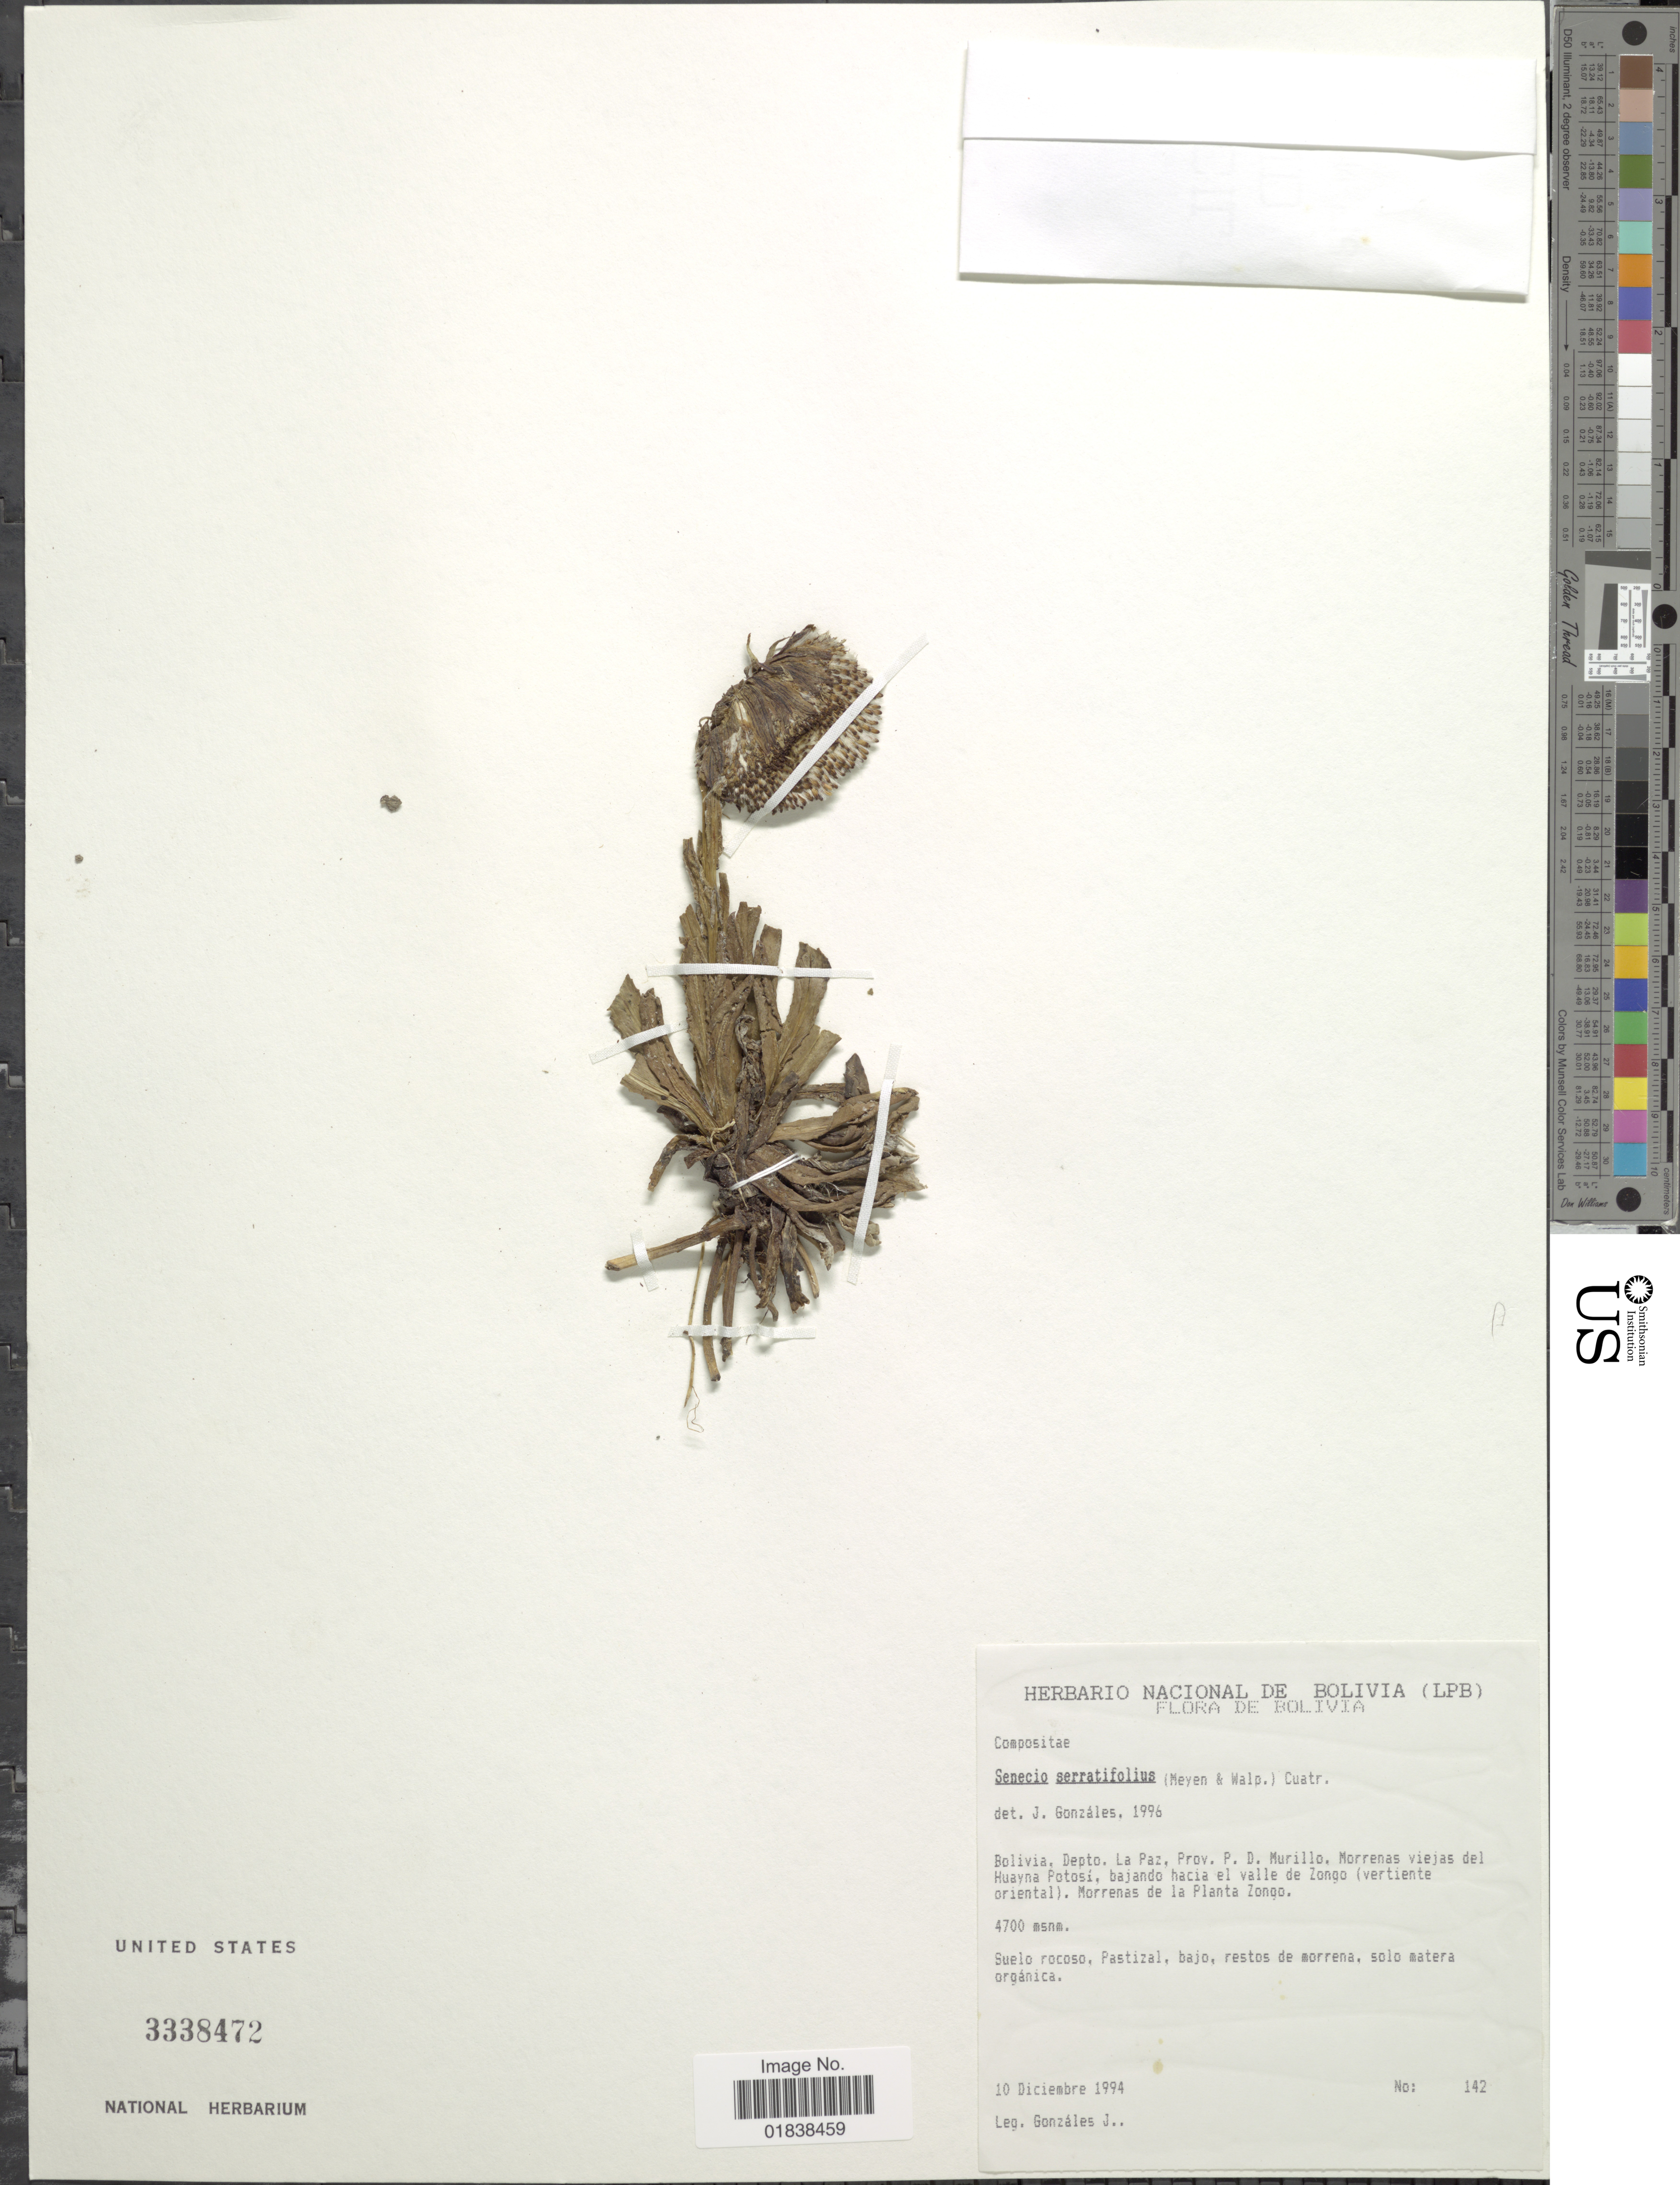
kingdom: Plantae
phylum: Tracheophyta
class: Magnoliopsida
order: Asterales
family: Asteraceae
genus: Senecio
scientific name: Senecio serratifolius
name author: (Meyen & Walp.) Cuatrec.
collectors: J. Gonzales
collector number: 142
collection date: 1994-12-10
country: Bolivia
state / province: La Paz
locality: Prov. P. D. Murillo, Morrenas viejas del Huayna Potosi, bajando hacia el valle de Zongo (vertiente oriental), Morrenas de la Planta Zongo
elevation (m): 4700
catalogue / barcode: US 3338472